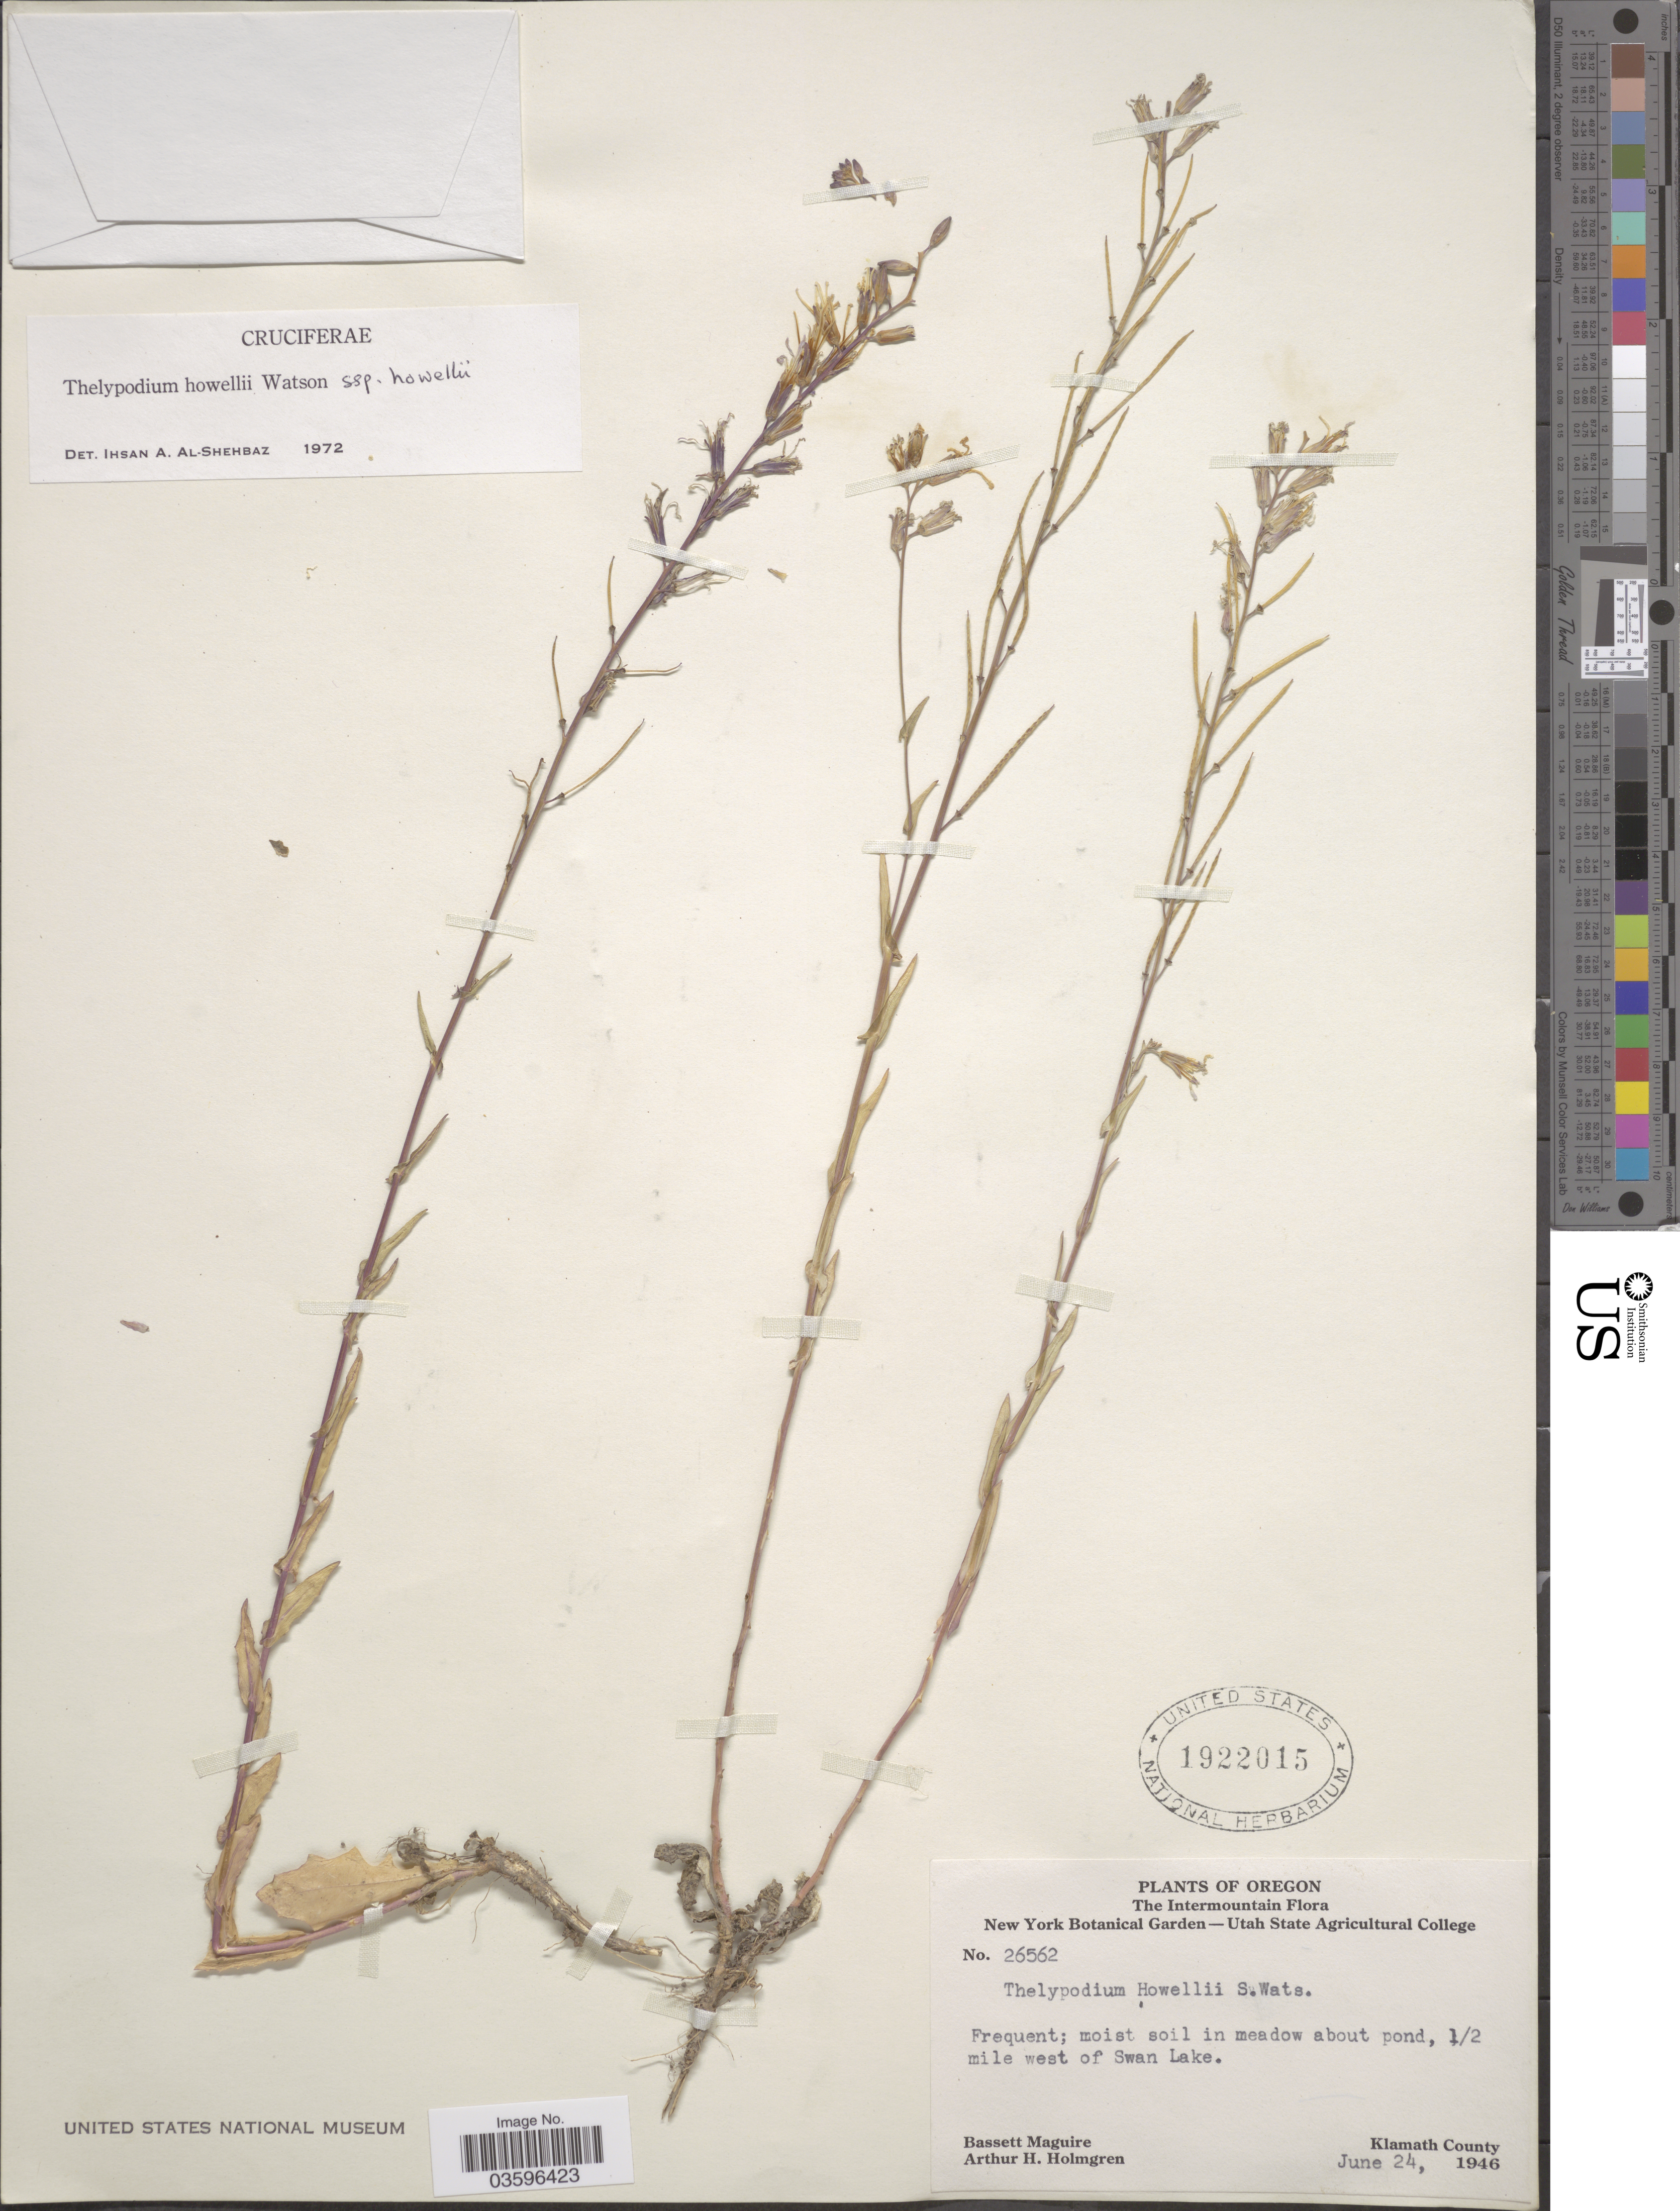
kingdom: Plantae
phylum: Tracheophyta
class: Magnoliopsida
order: Brassicales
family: Brassicaceae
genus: Thelypodium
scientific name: Thelypodium howellii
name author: S. Watson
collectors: B. Maguire & A. H. Holmgren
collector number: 26562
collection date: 1946-06-24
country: United States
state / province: Oregon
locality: The Intermountain. 1/2 mile west of Swan Lake. Klamath County.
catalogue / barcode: US 1922015